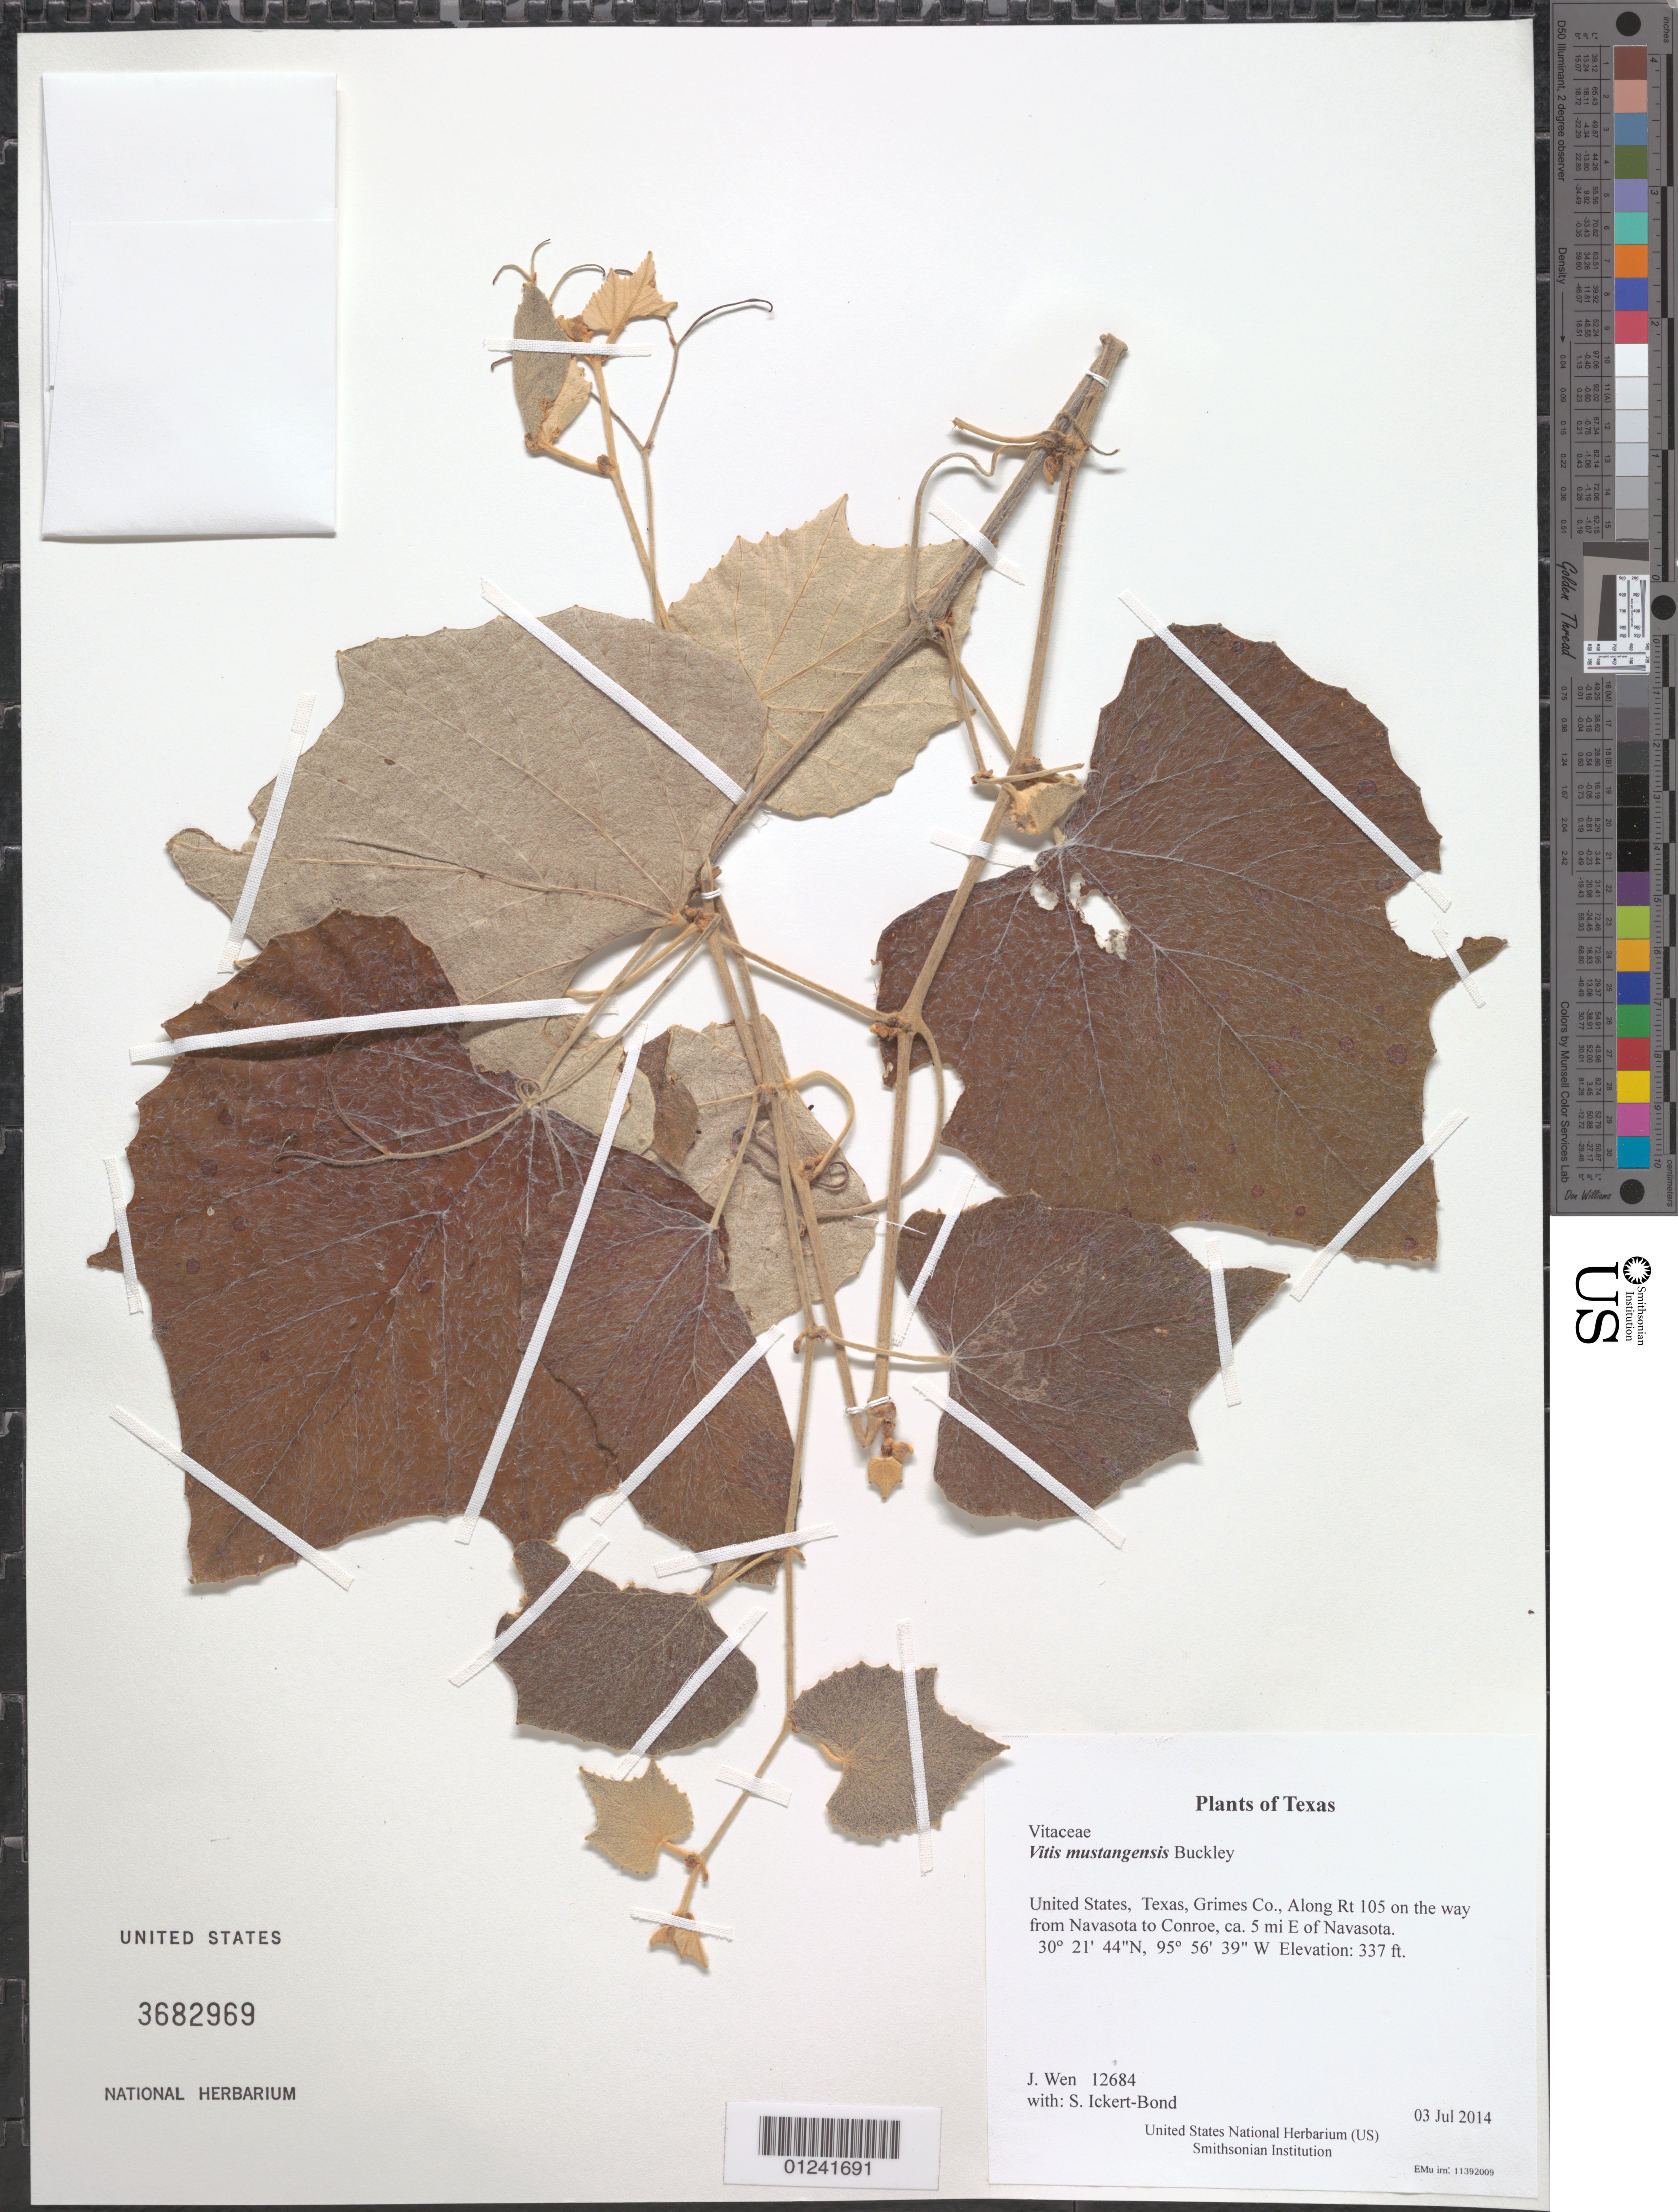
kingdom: Plantae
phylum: Tracheophyta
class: Magnoliopsida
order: Vitales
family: Vitaceae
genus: Vitis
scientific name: Vitis mustangensis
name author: Buckley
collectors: J. Wen & S. Ickert-Bond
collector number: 12684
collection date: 2014-07-03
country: United States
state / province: Texas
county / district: Grimes Co.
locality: Along Rt 105 on the way from Navasota to Conroe, ca. 5 mi E of Navasota.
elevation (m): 103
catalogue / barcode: US 3682969